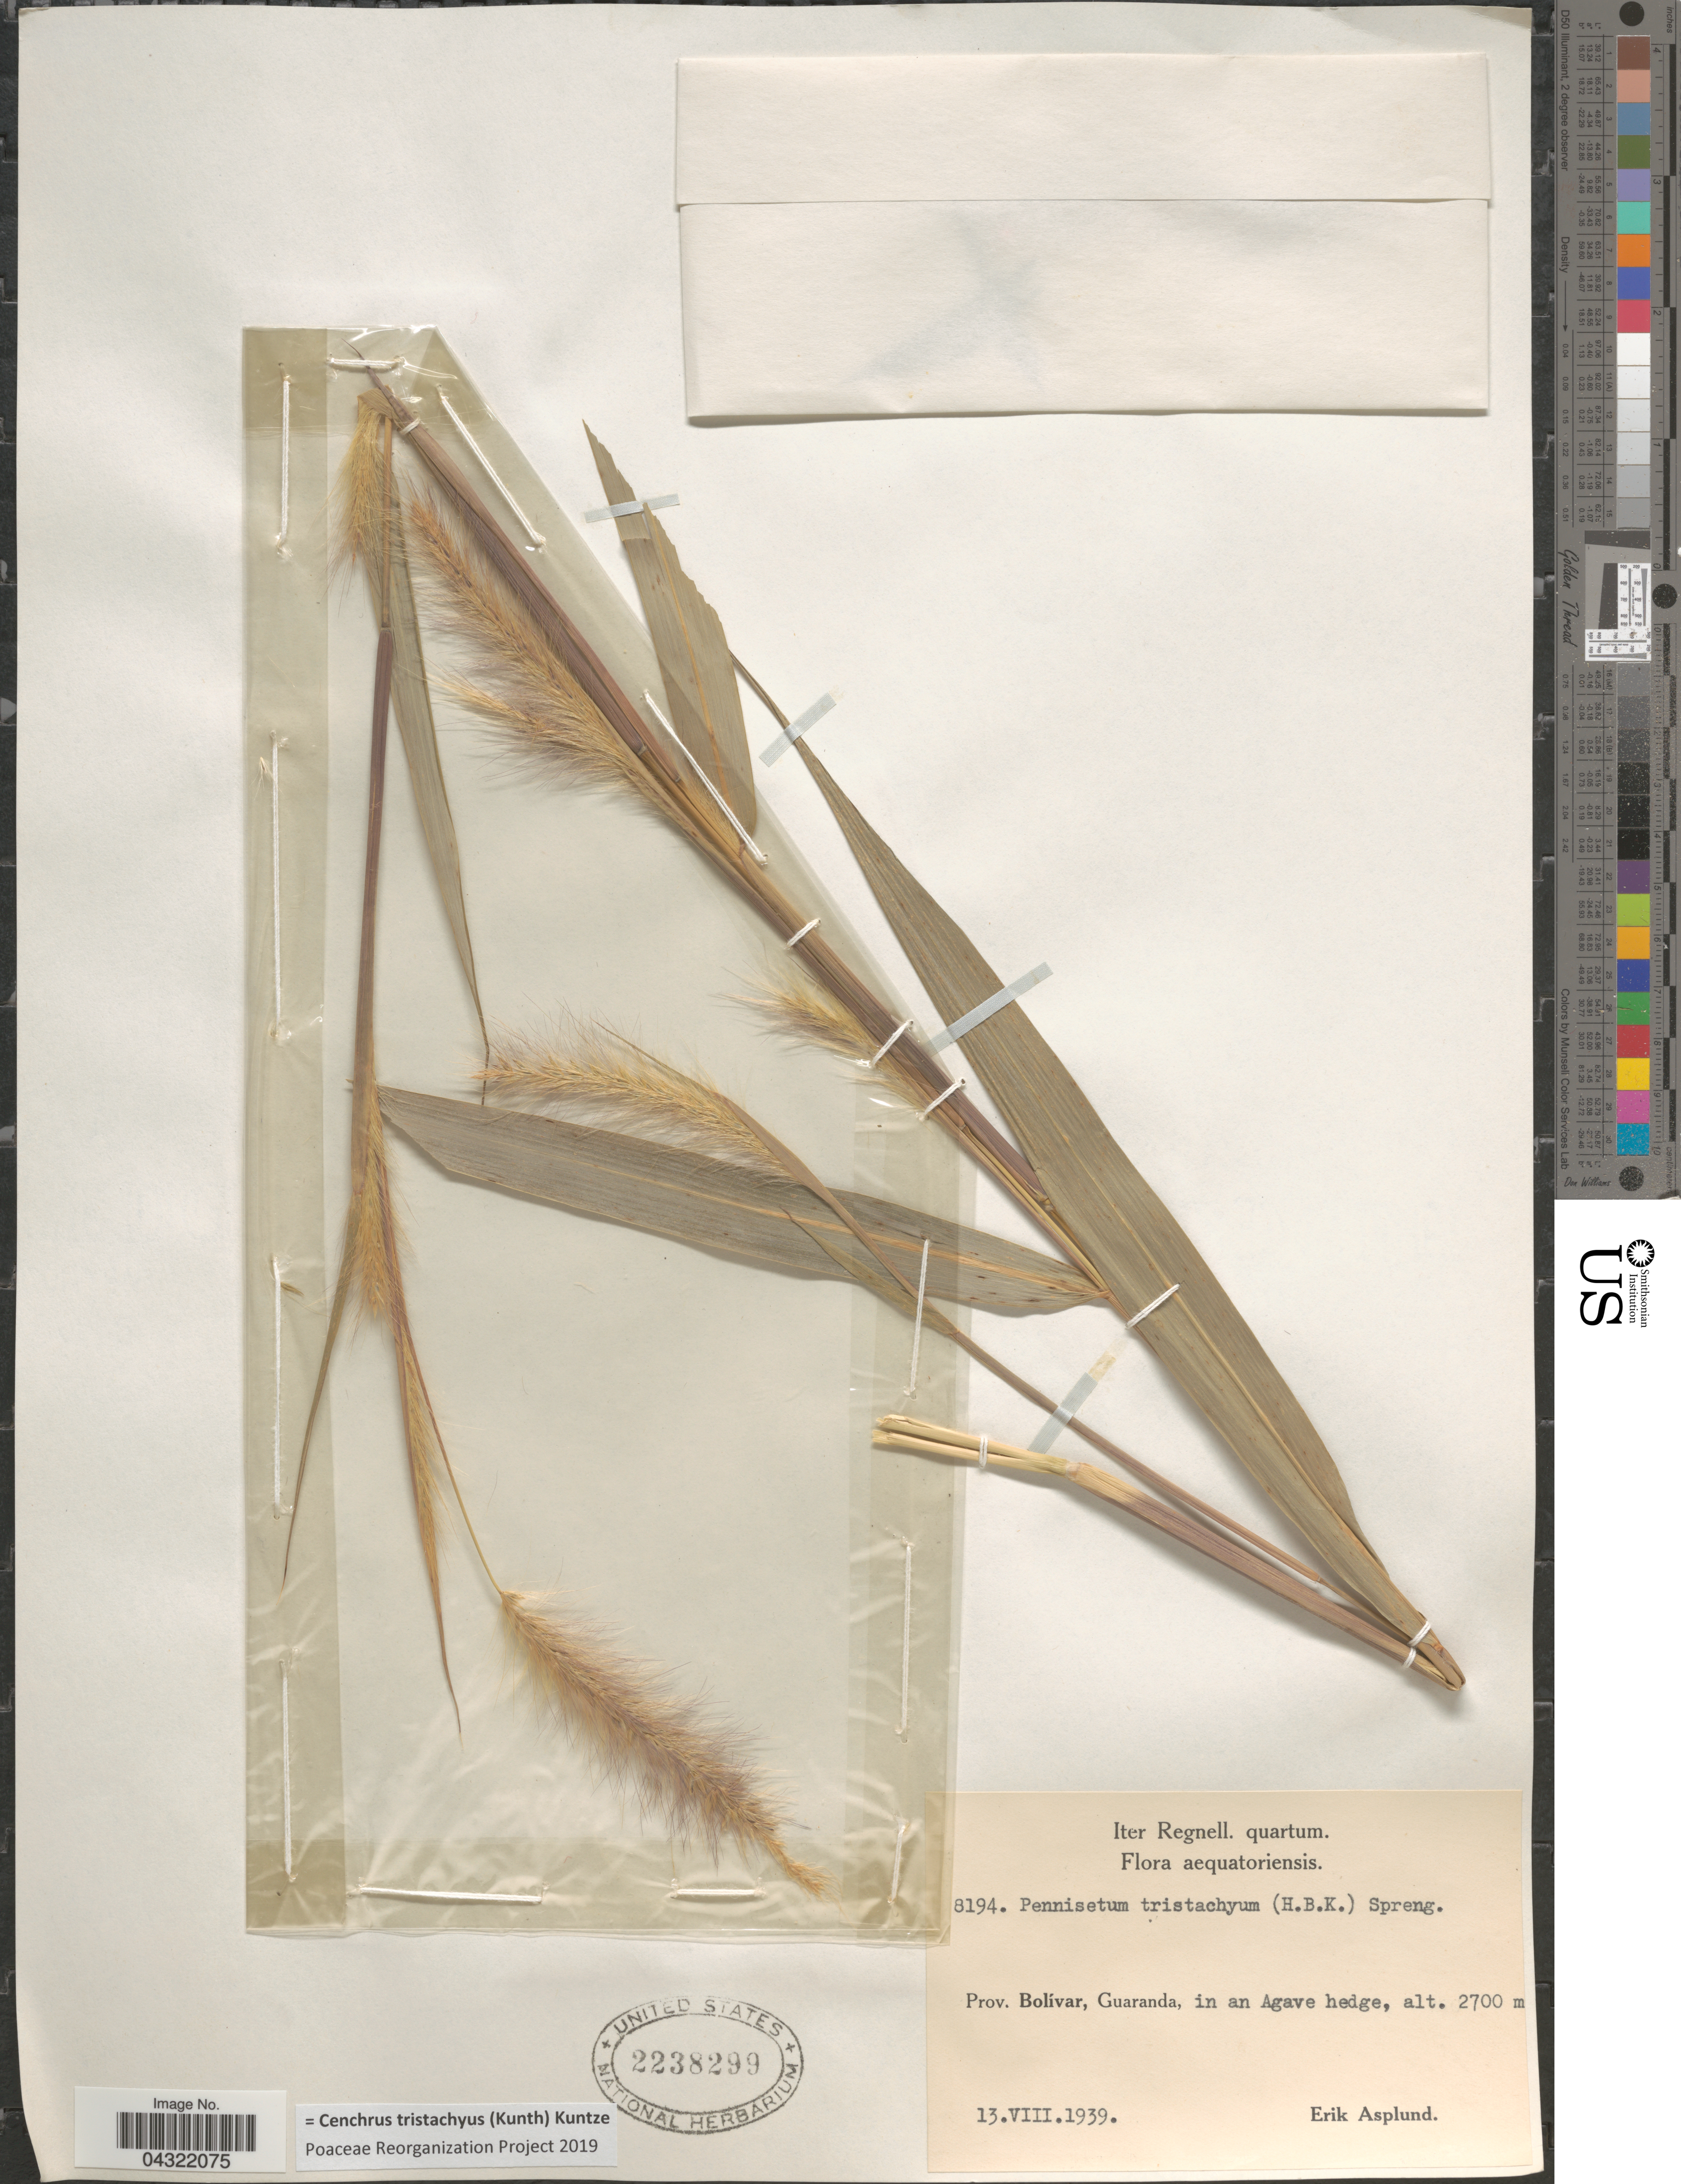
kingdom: Plantae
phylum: Tracheophyta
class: Liliopsida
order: Poales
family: Poaceae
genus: Cenchrus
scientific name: Cenchrus tristachyus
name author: (Kunth) Kuntze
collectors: E. Asplund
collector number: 8194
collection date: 1939-08-13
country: Ecuador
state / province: Bolívar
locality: Iter Regnell. quartum. Guaranda, in an Agave hedge.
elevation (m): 2700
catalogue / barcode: US 2238299